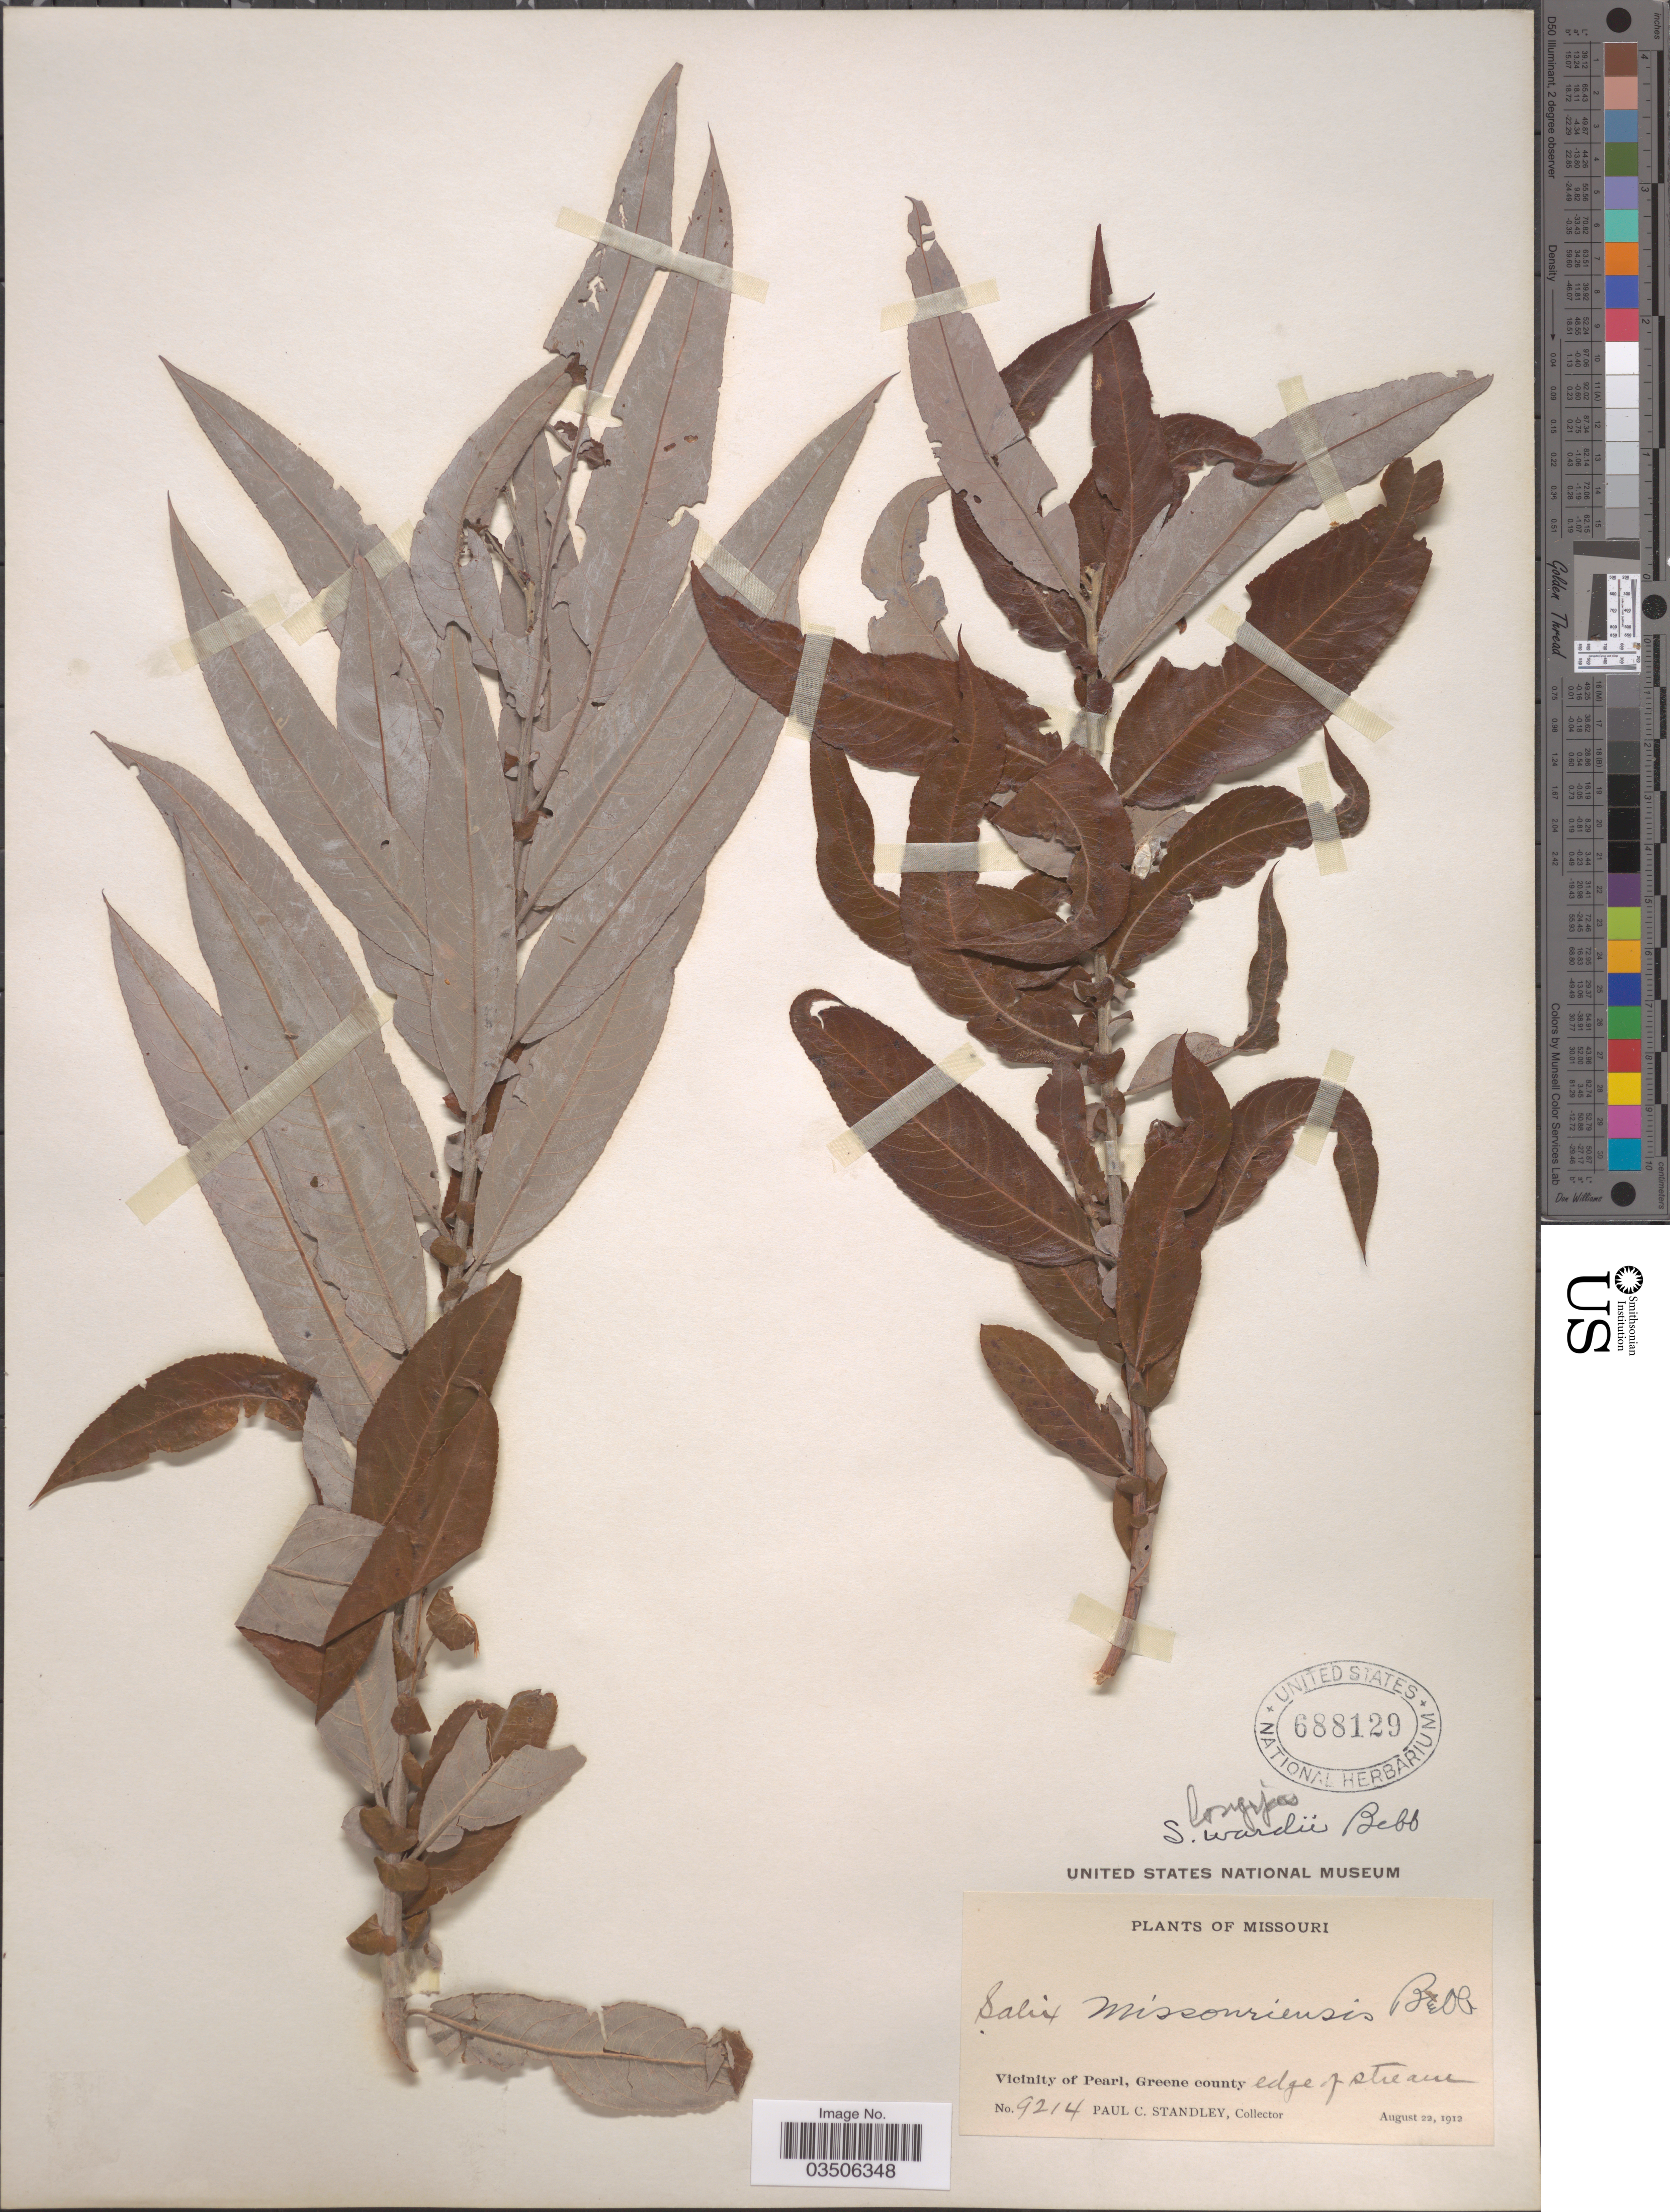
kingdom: Plantae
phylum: Tracheophyta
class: Magnoliopsida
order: Malpighiales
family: Salicaceae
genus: Salix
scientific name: Salix wardii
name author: Bebb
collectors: P. C. Standley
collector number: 9214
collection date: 1912-08-22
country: United States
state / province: Missouri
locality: Vicinity of Pearl, Greene county. Edge of stream.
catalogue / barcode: US 688129